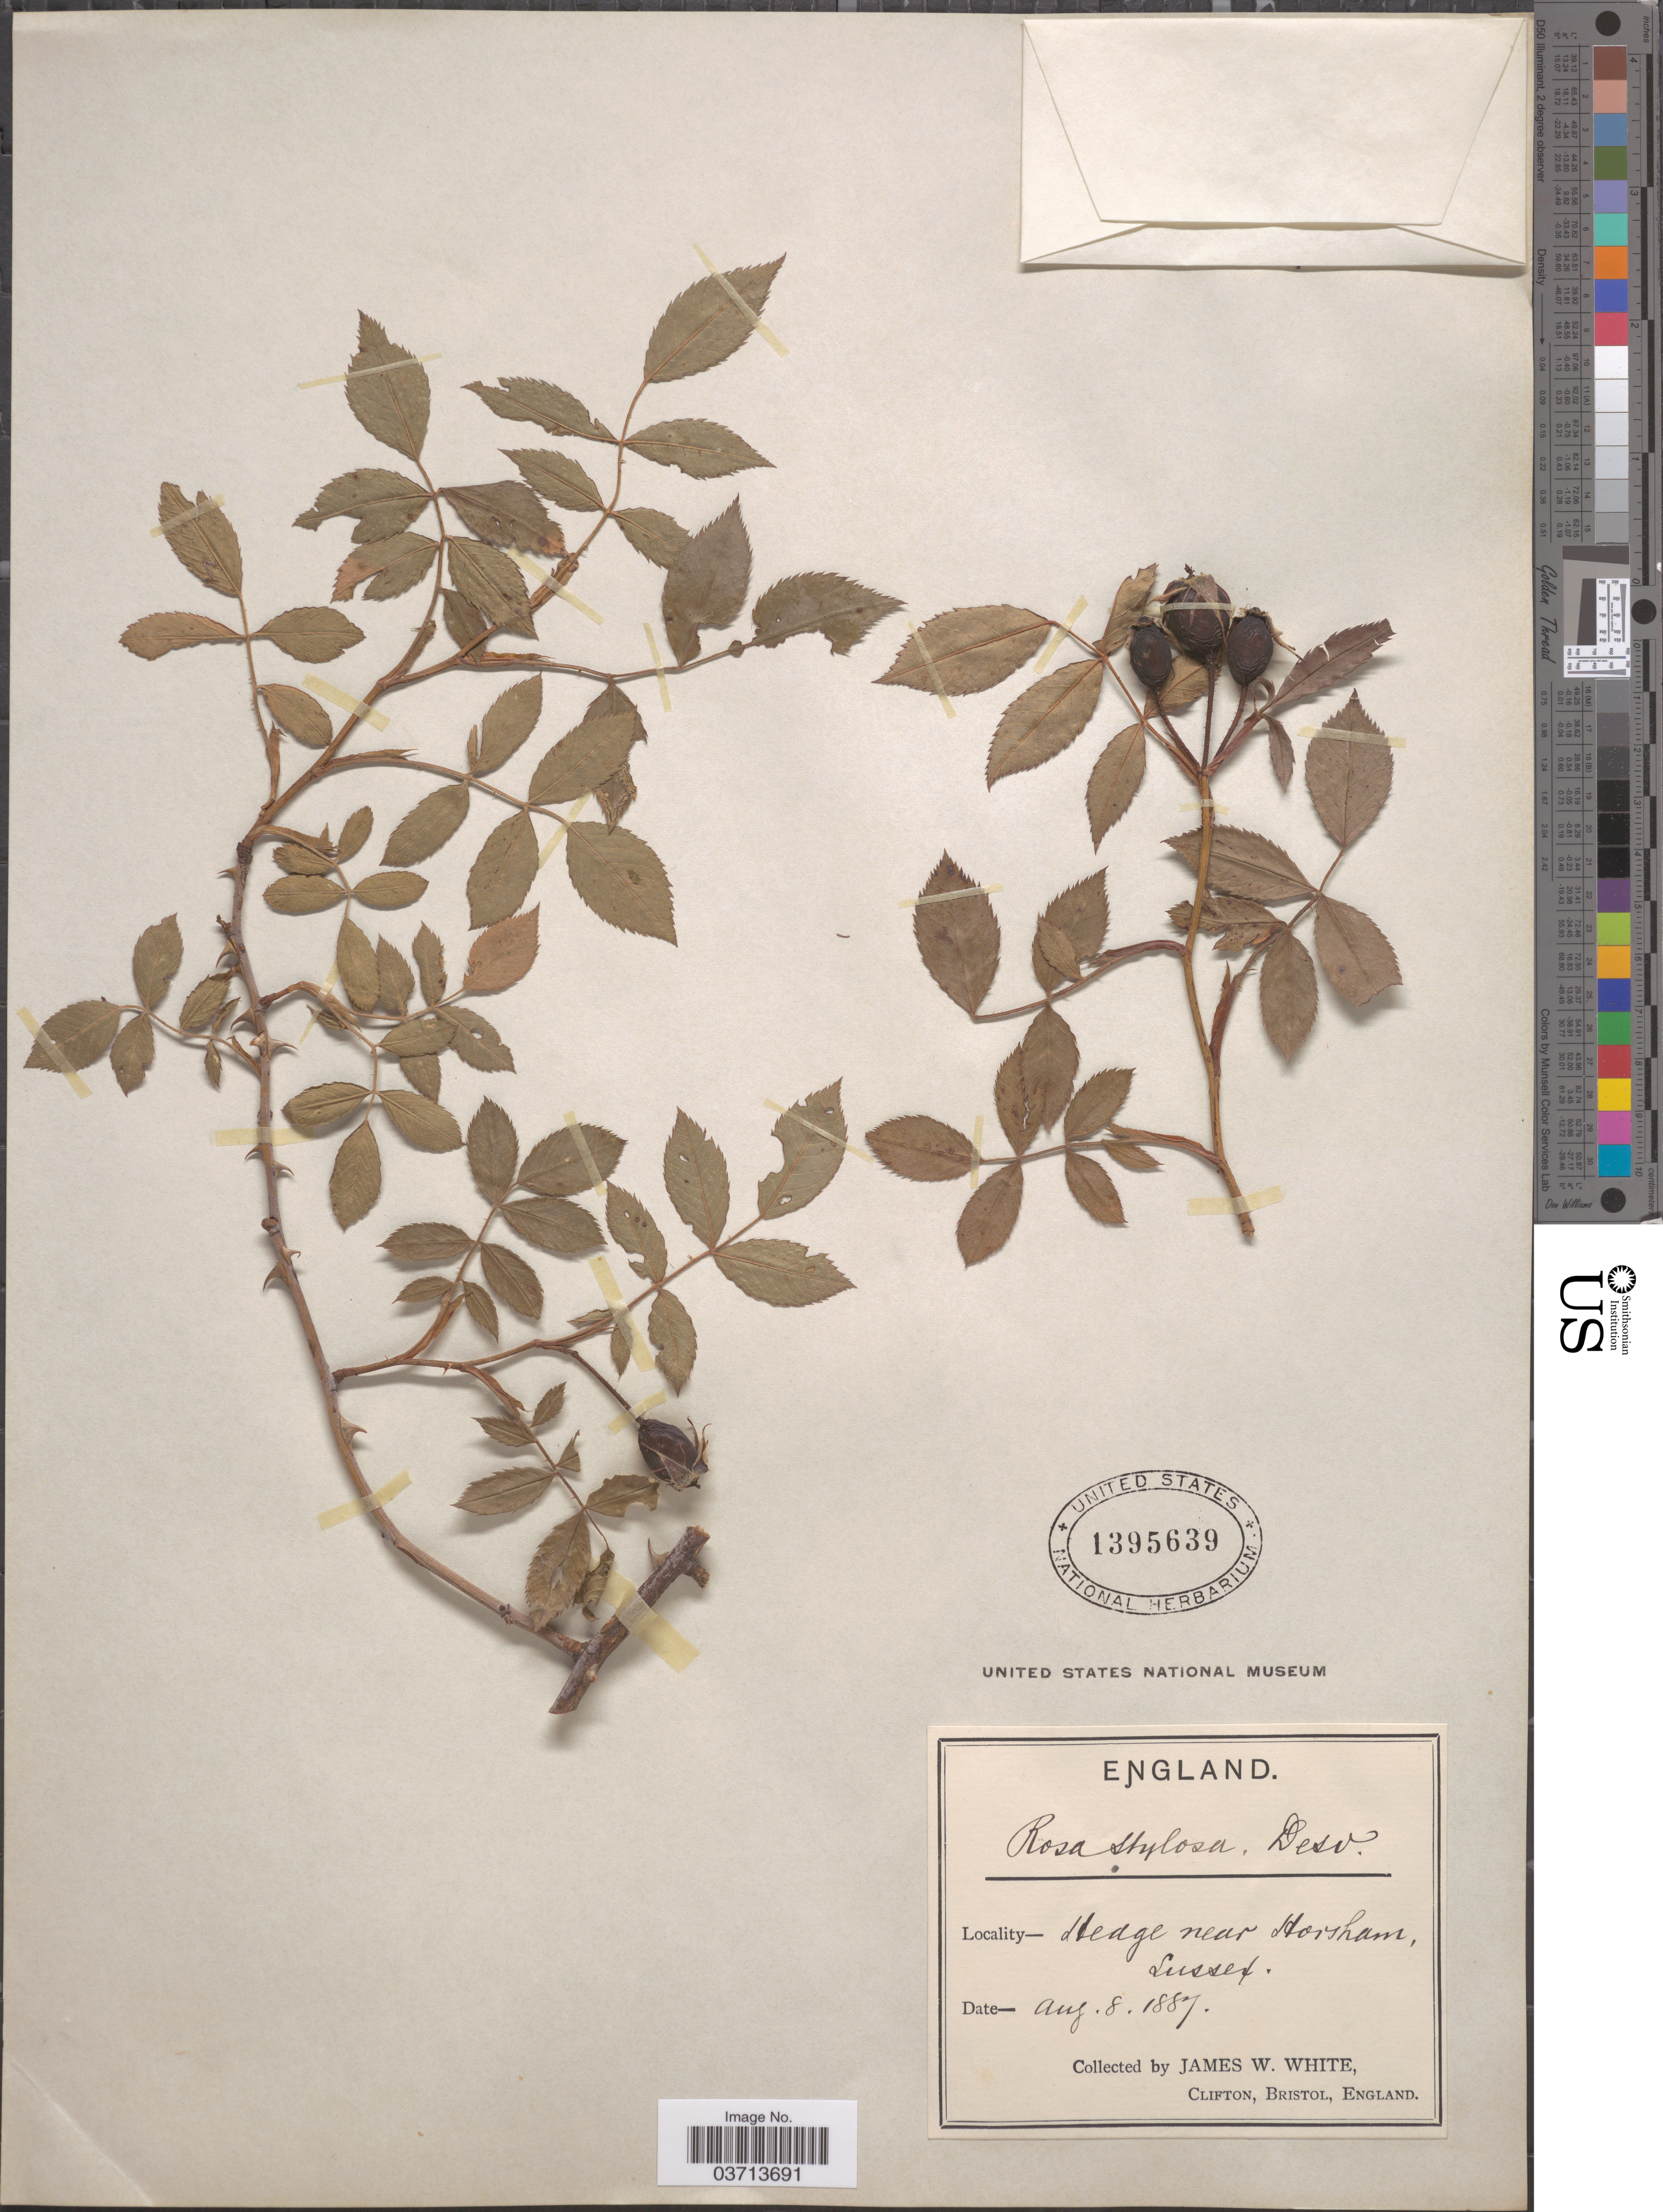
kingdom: Plantae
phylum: Tracheophyta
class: Magnoliopsida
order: Rosales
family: Rosaceae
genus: Rosa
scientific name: Rosa stylosa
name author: Desv.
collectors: J. W. White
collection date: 1887-08-08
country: United Kingdom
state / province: England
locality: Hedge near Horsham, Sussex.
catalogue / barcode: US 1395639